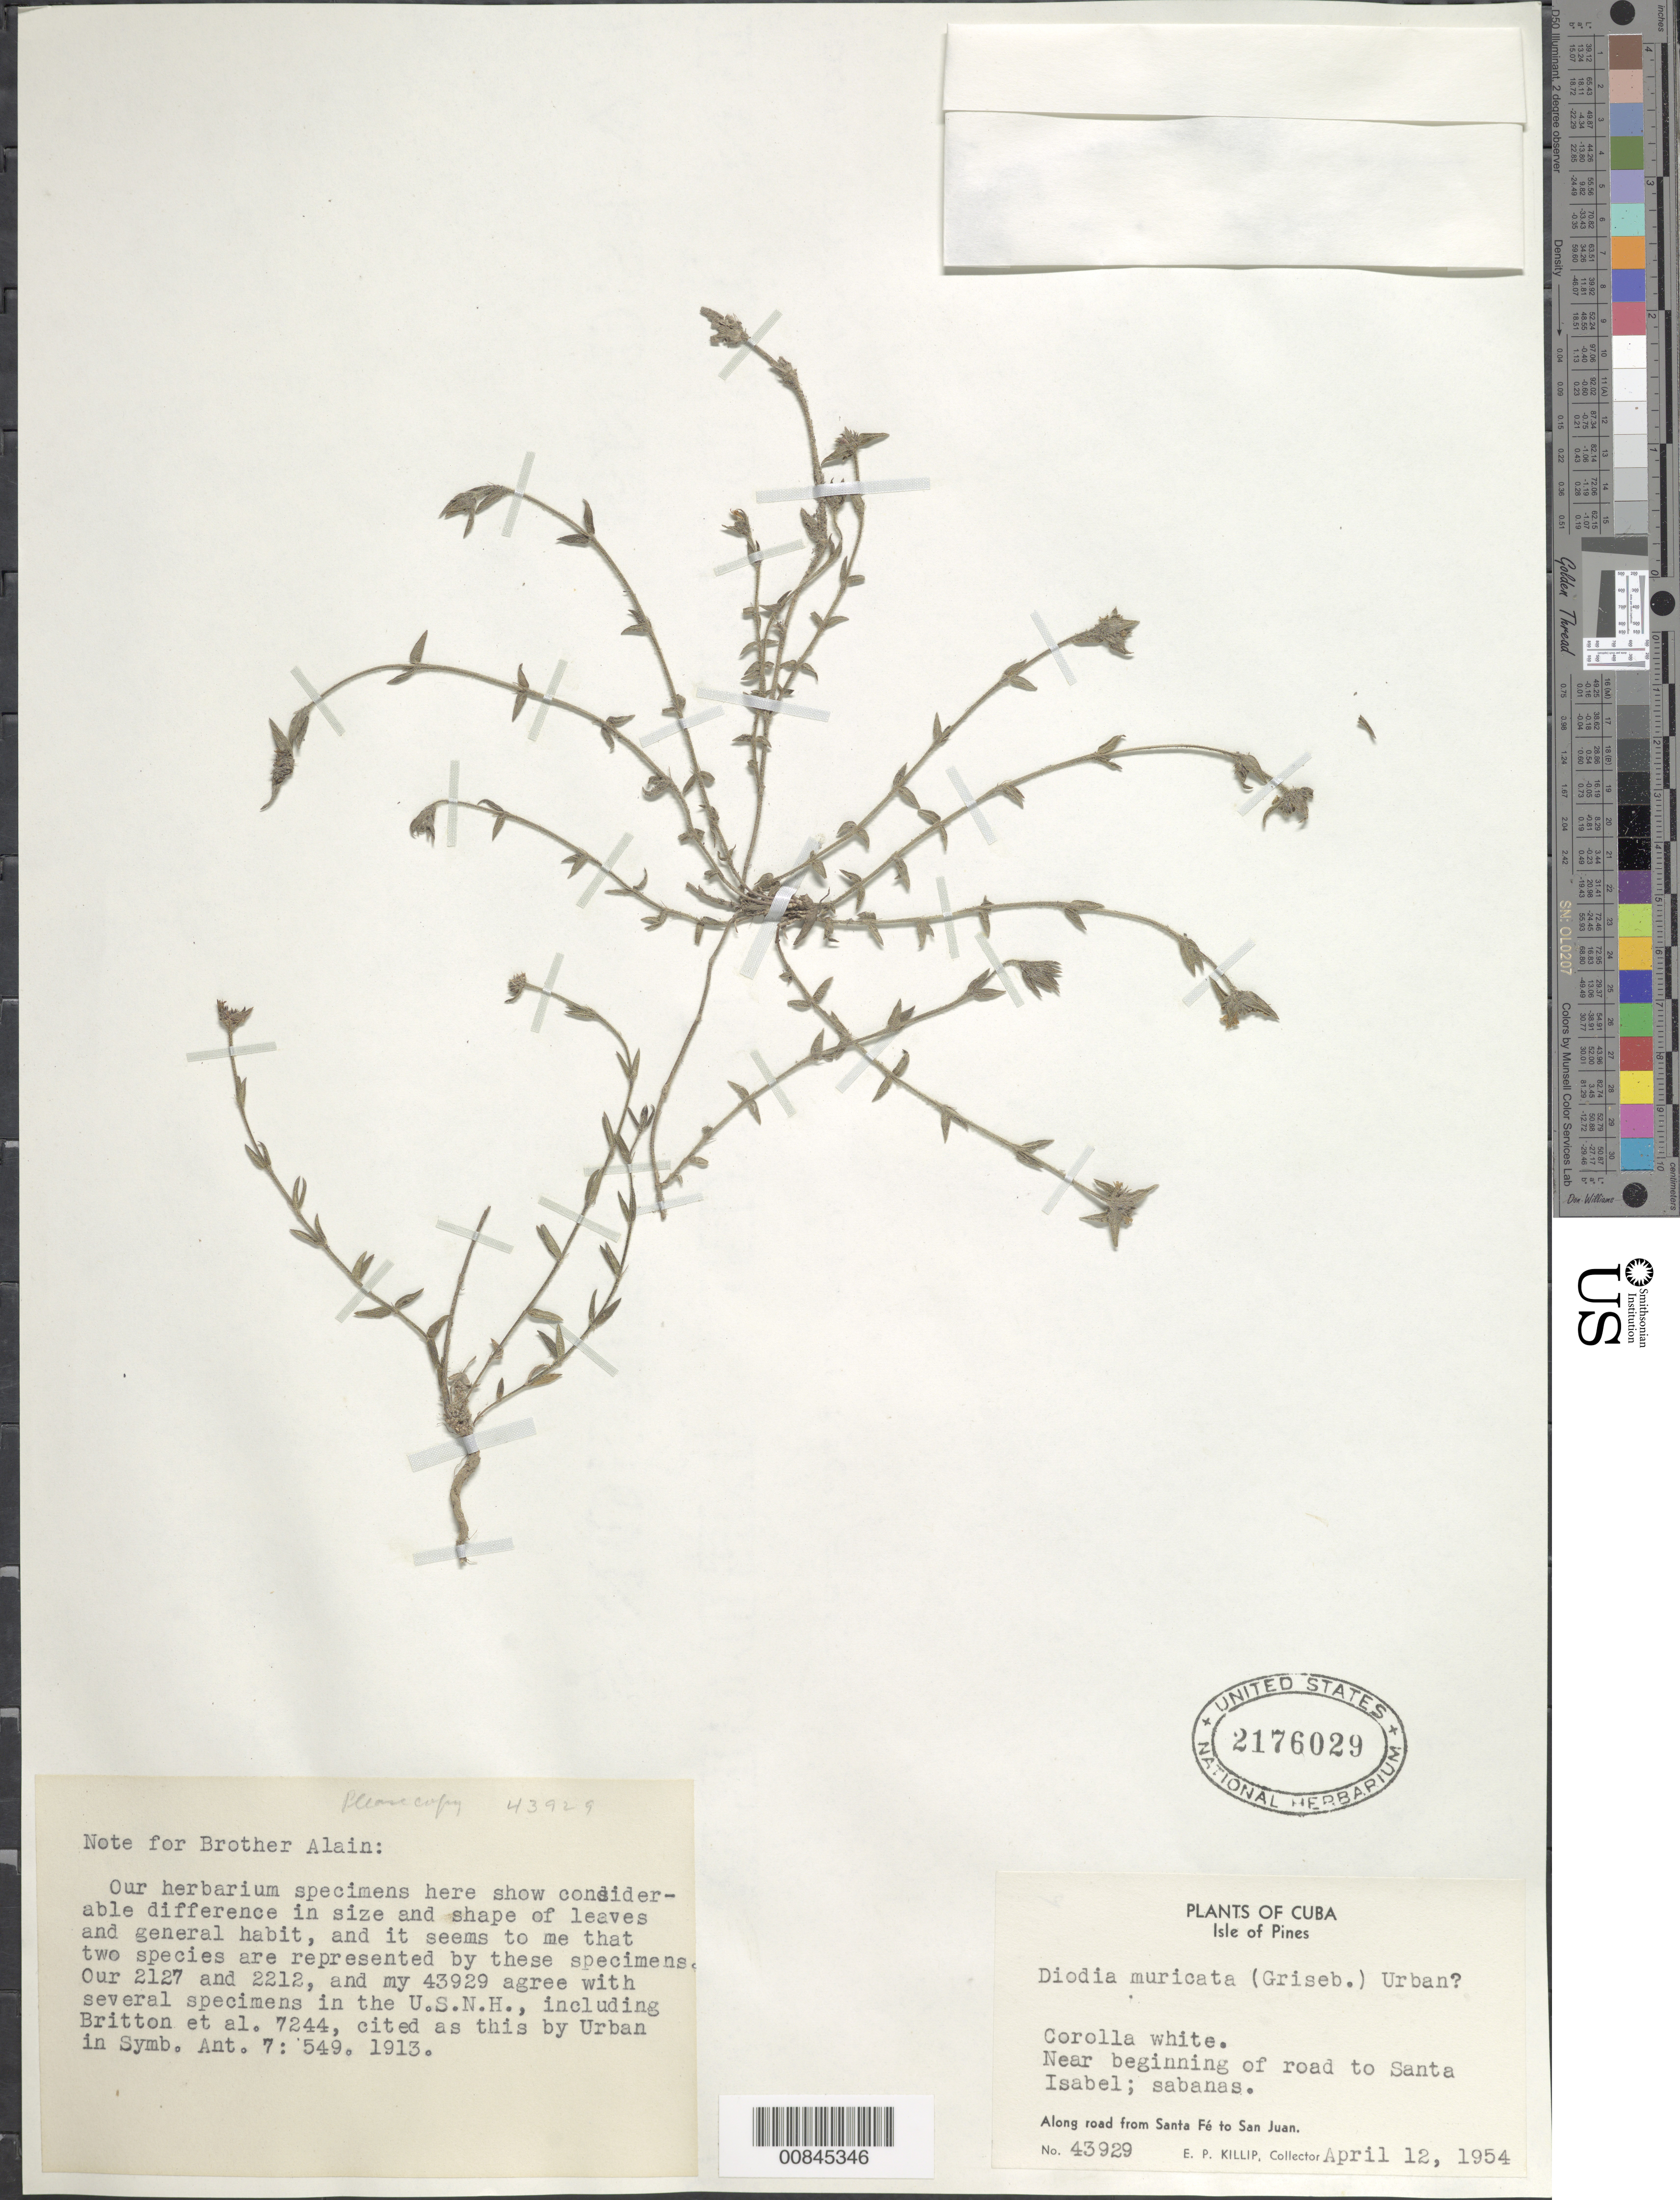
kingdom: Plantae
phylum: Tracheophyta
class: Magnoliopsida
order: Gentianales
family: Rubiaceae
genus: Richardia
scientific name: Richardia arenicola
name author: (Britton & P. Wilson) W.H. Lewis & R.L. Oliv.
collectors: E. P. Killip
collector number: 43929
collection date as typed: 12 Apr 1954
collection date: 1954-04-12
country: Cuba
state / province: Isla de La Juventud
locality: Along road from Santa Fé to San Juan, near beginning of road to Santa Isabel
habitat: Sabanas, along road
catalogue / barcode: US 2176029